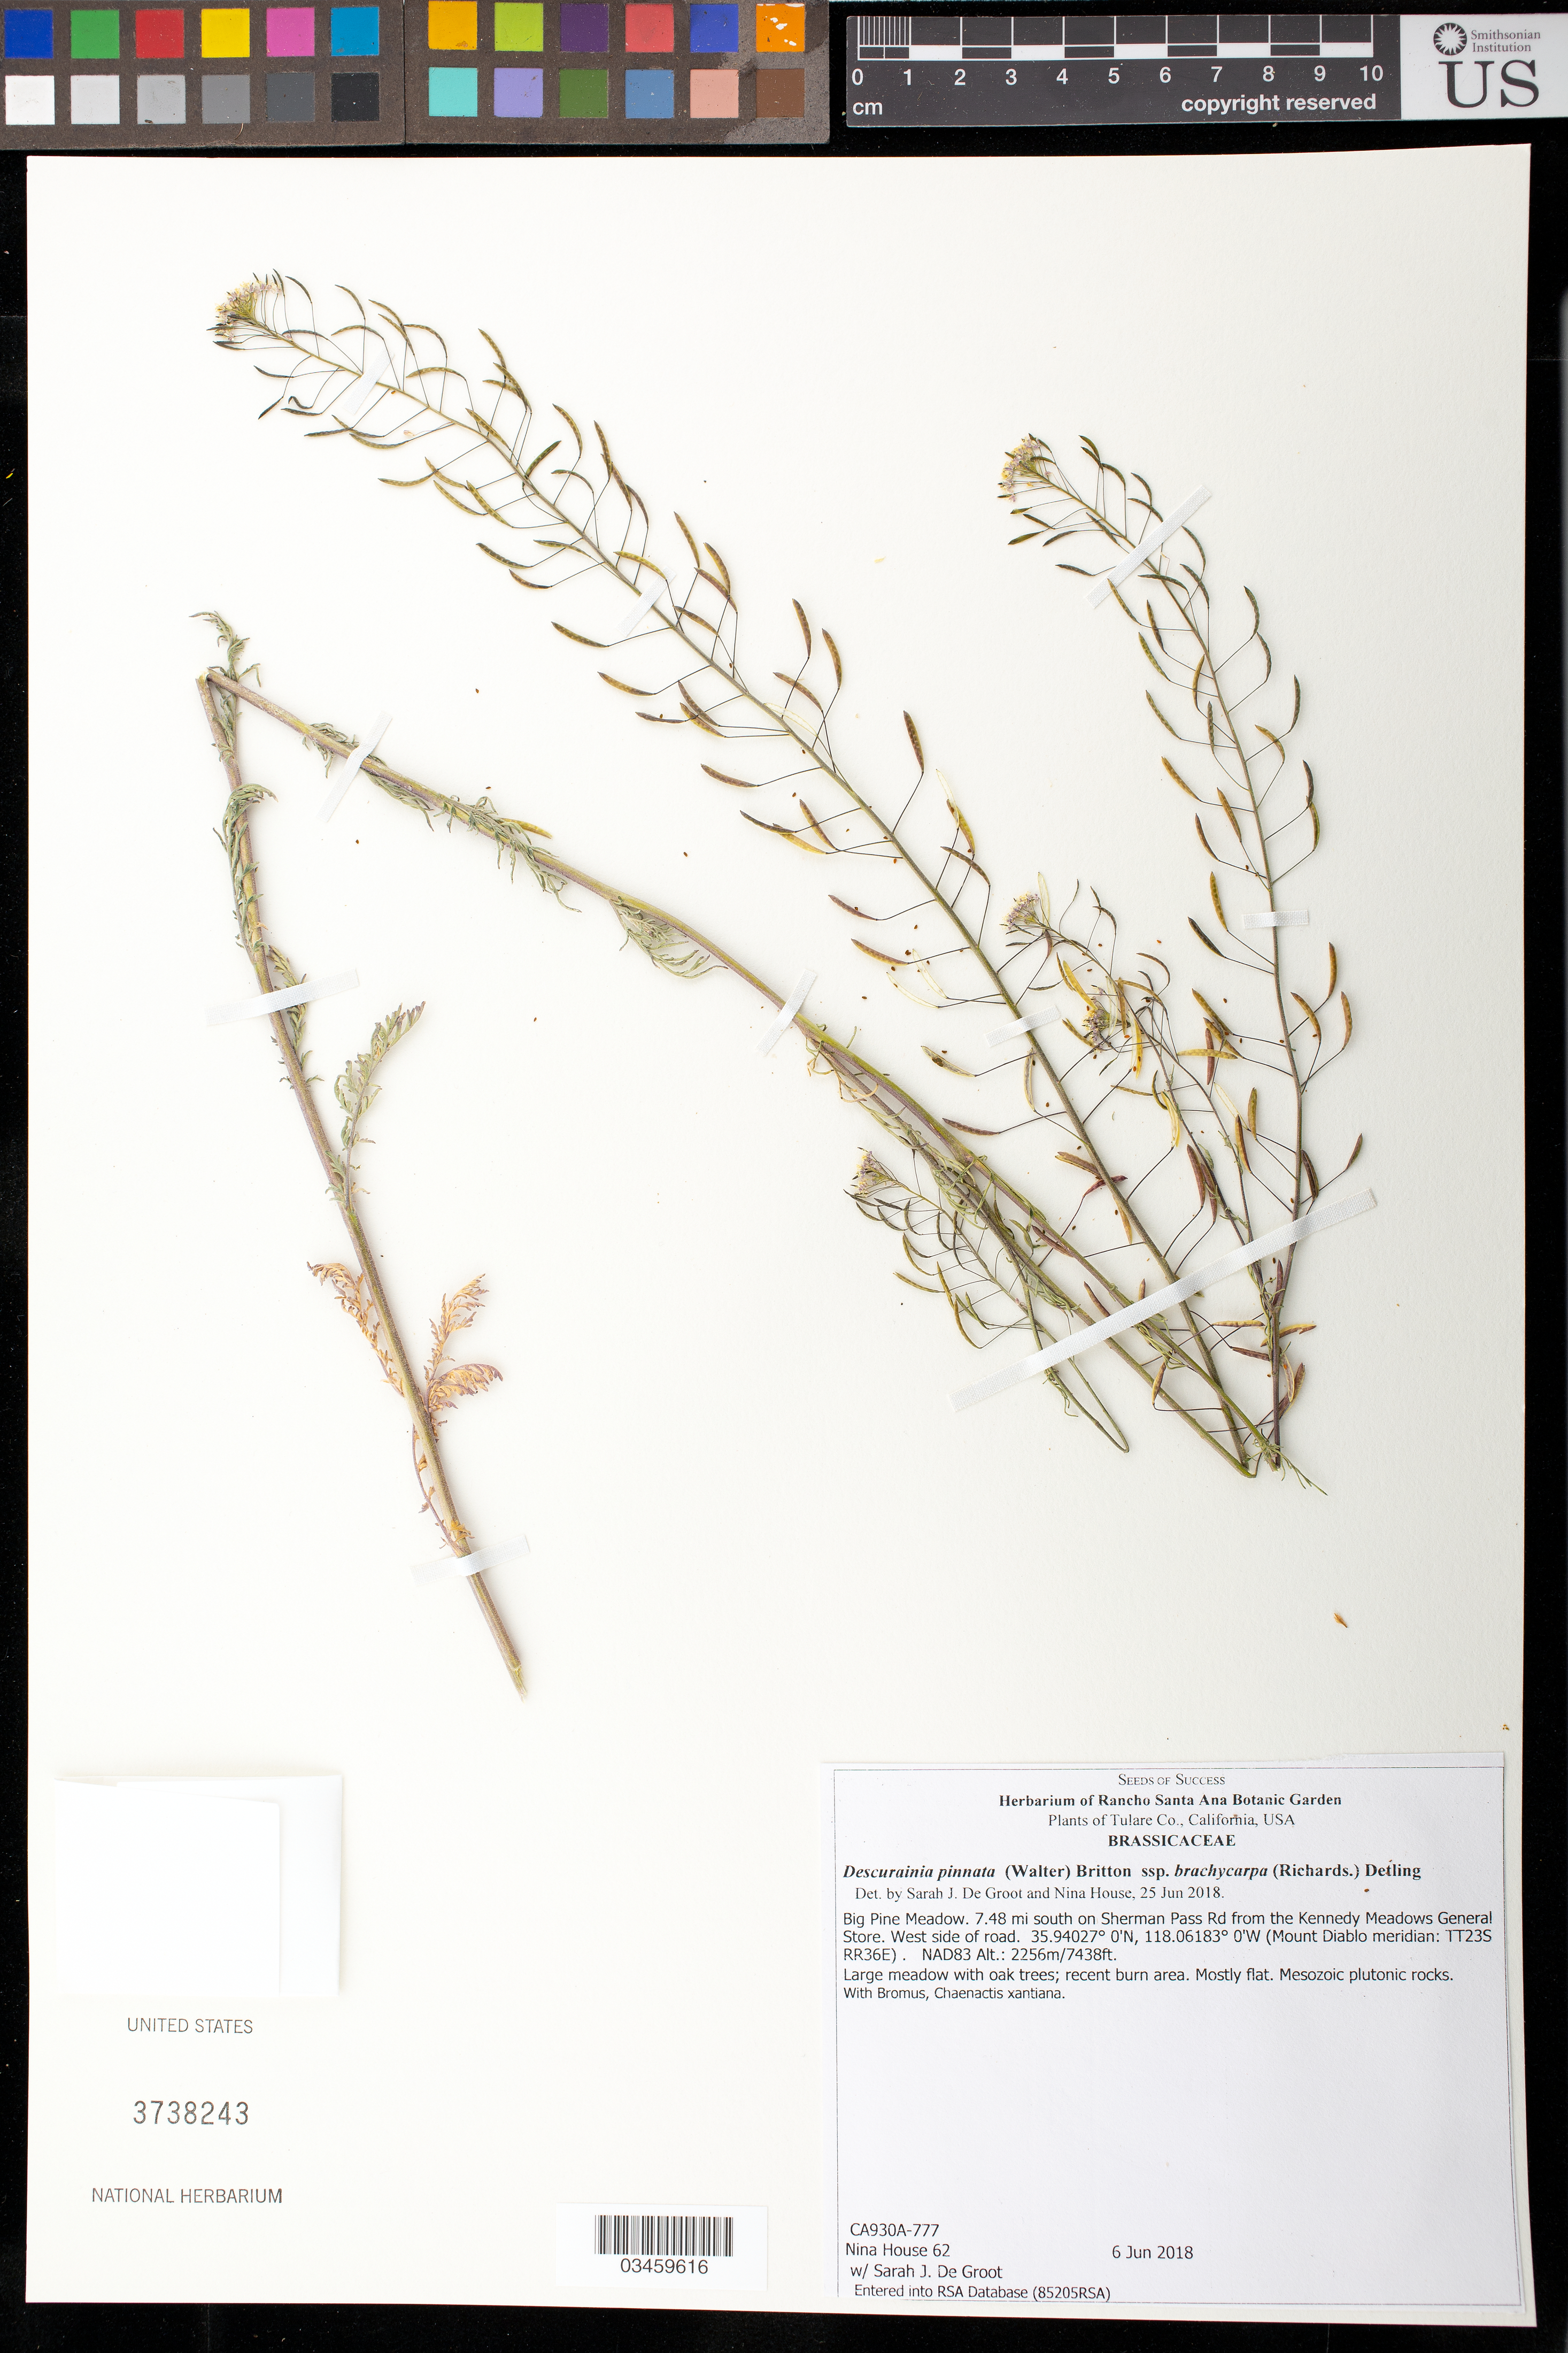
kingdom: Plantae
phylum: Tracheophyta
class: Magnoliopsida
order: Brassicales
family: Brassicaceae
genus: Descurainia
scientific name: Descurainia pinnata subsp. brachycarpa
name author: (Richardson) Detling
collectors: N. House & S. De Groot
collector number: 62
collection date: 2018-06-06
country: United States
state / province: California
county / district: Tulare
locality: Big Pine Meadow, 7.48 mi S of Sherman Pass Rd from the Kennedy Medows General Store, west side of road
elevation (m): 2256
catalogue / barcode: US 3738243